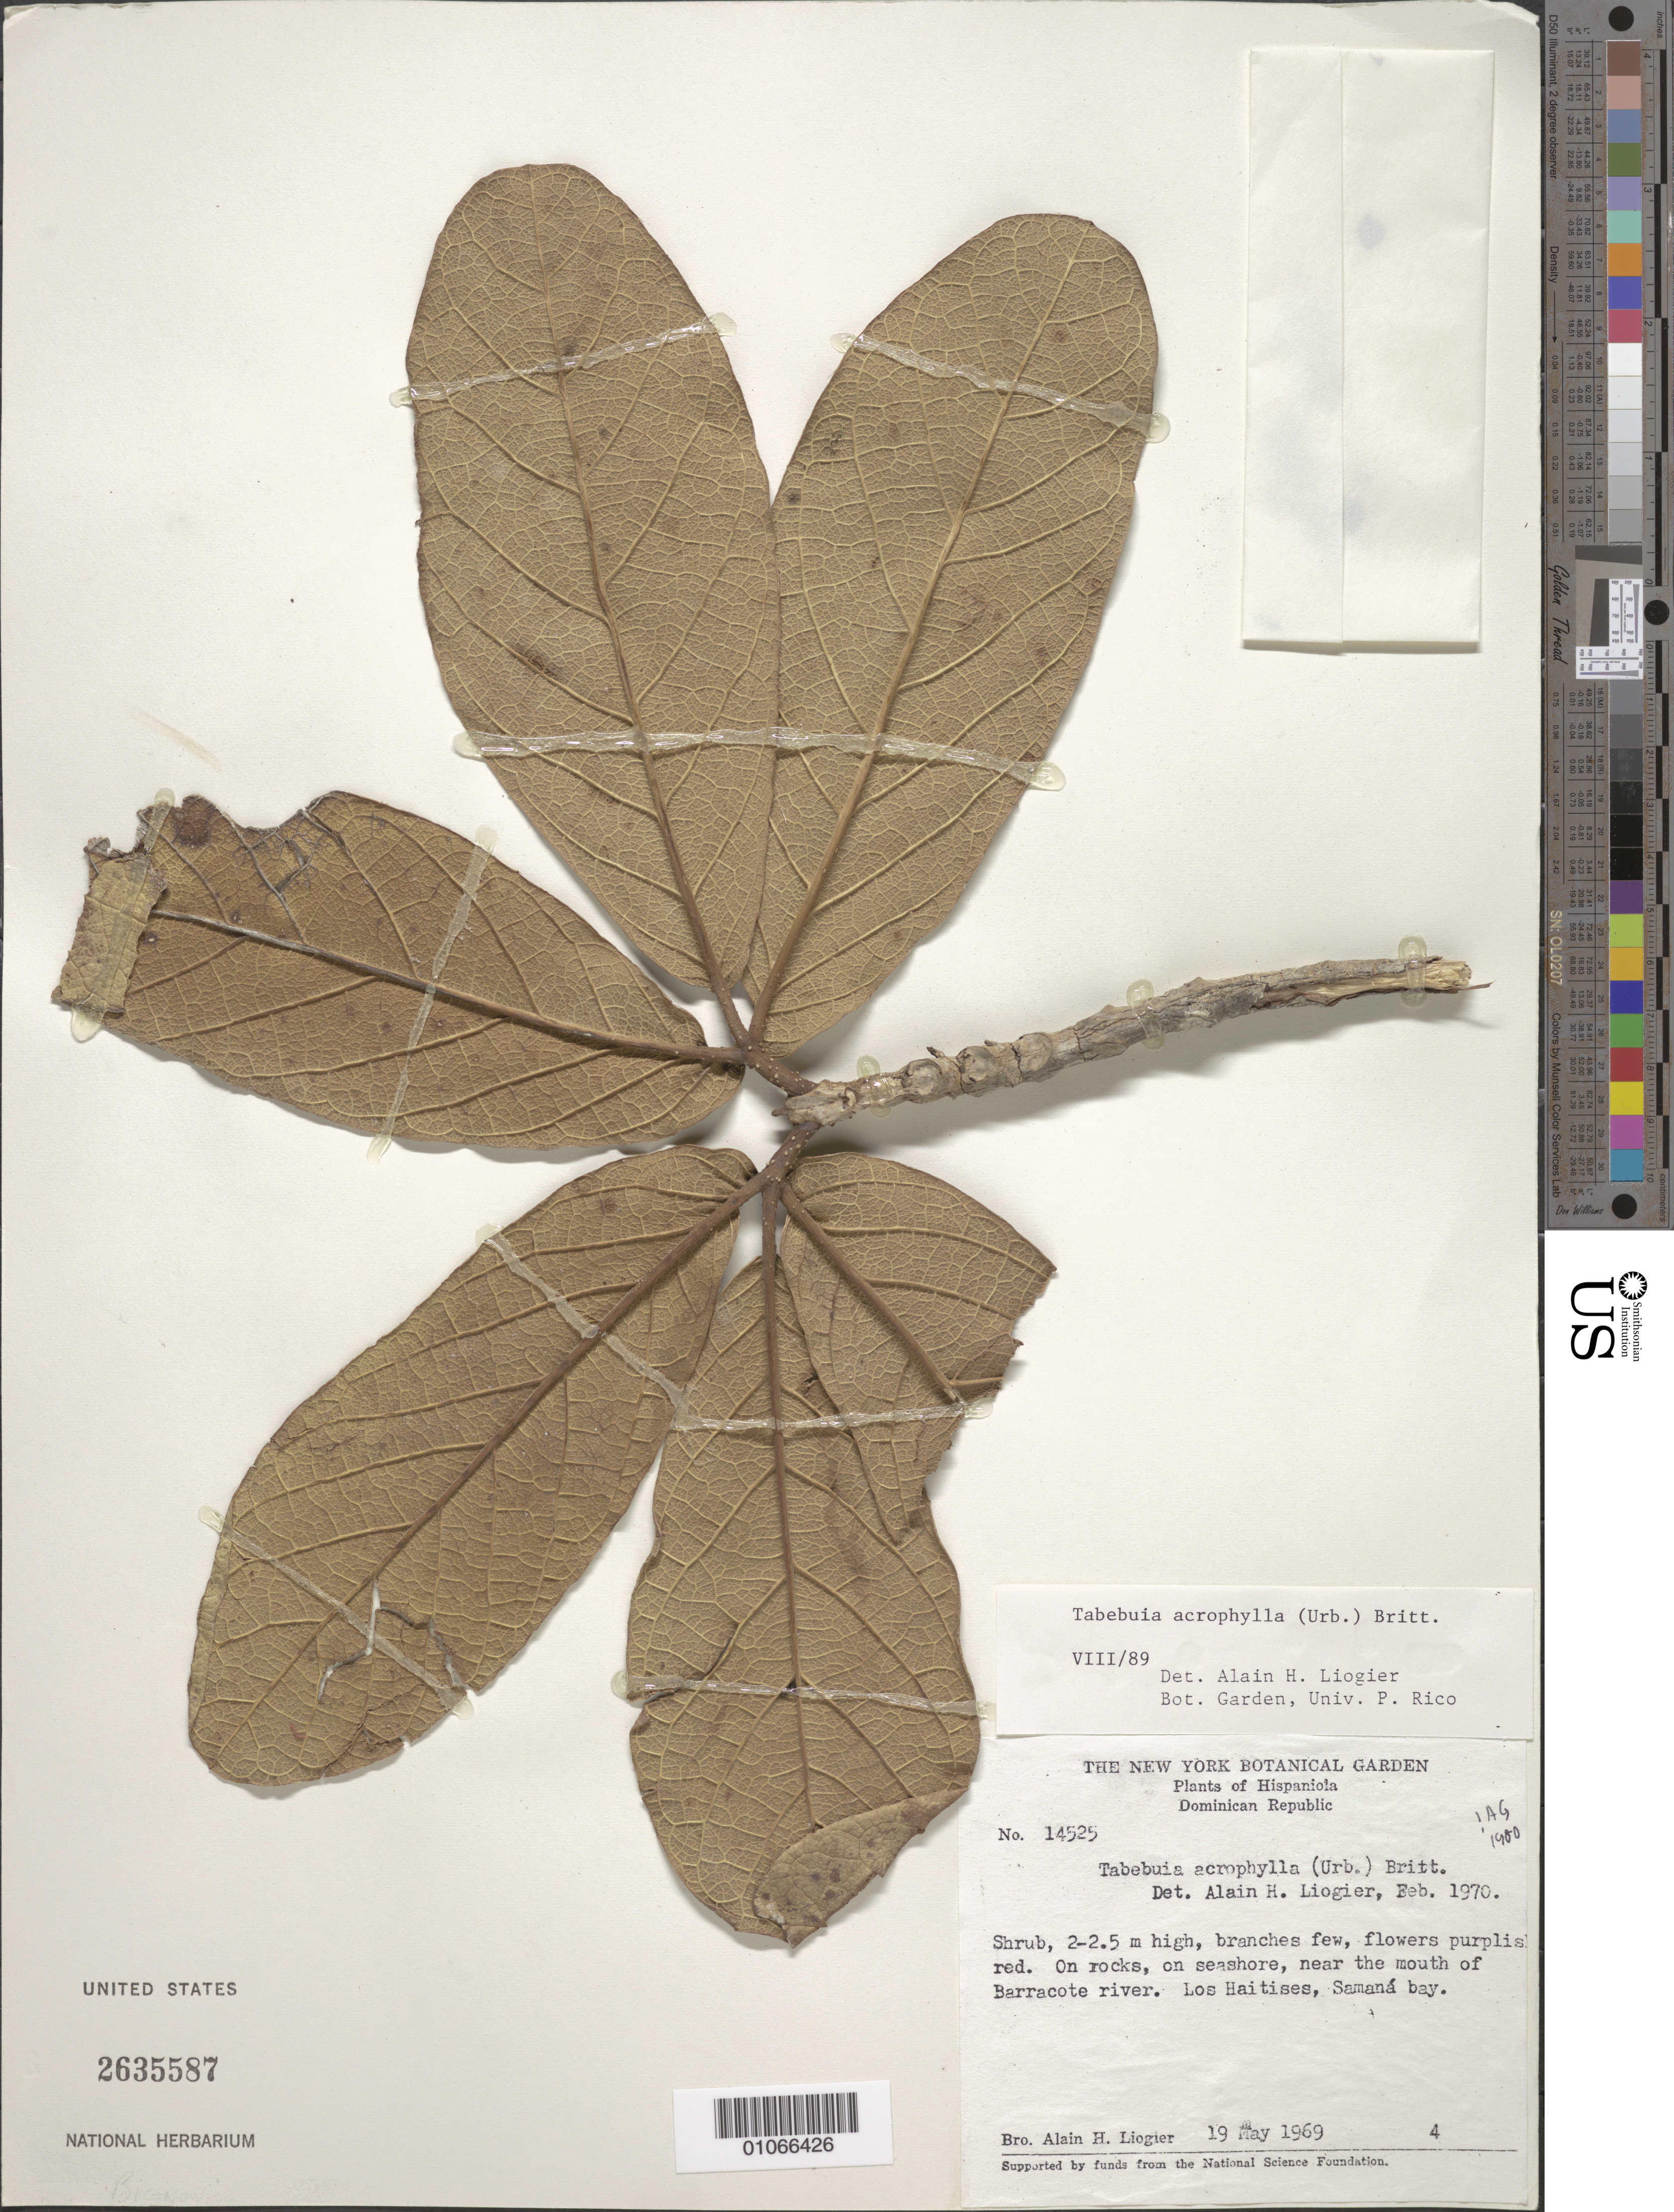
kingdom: Plantae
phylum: Tracheophyta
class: Magnoliopsida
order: Lamiales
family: Bignoniaceae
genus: Tabebuia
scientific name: Tabebuia acrophylla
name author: (Urb.) Britton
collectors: A. H. Liogier & A. H. Liogier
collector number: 14525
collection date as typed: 19 May 1969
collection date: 1969-05-19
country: Dominican Republic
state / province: Samaná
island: Hispaniola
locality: On rocks, on seashore, near the mouth of Barracote River. Los Haitses, Samana bay.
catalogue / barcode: US 2635587